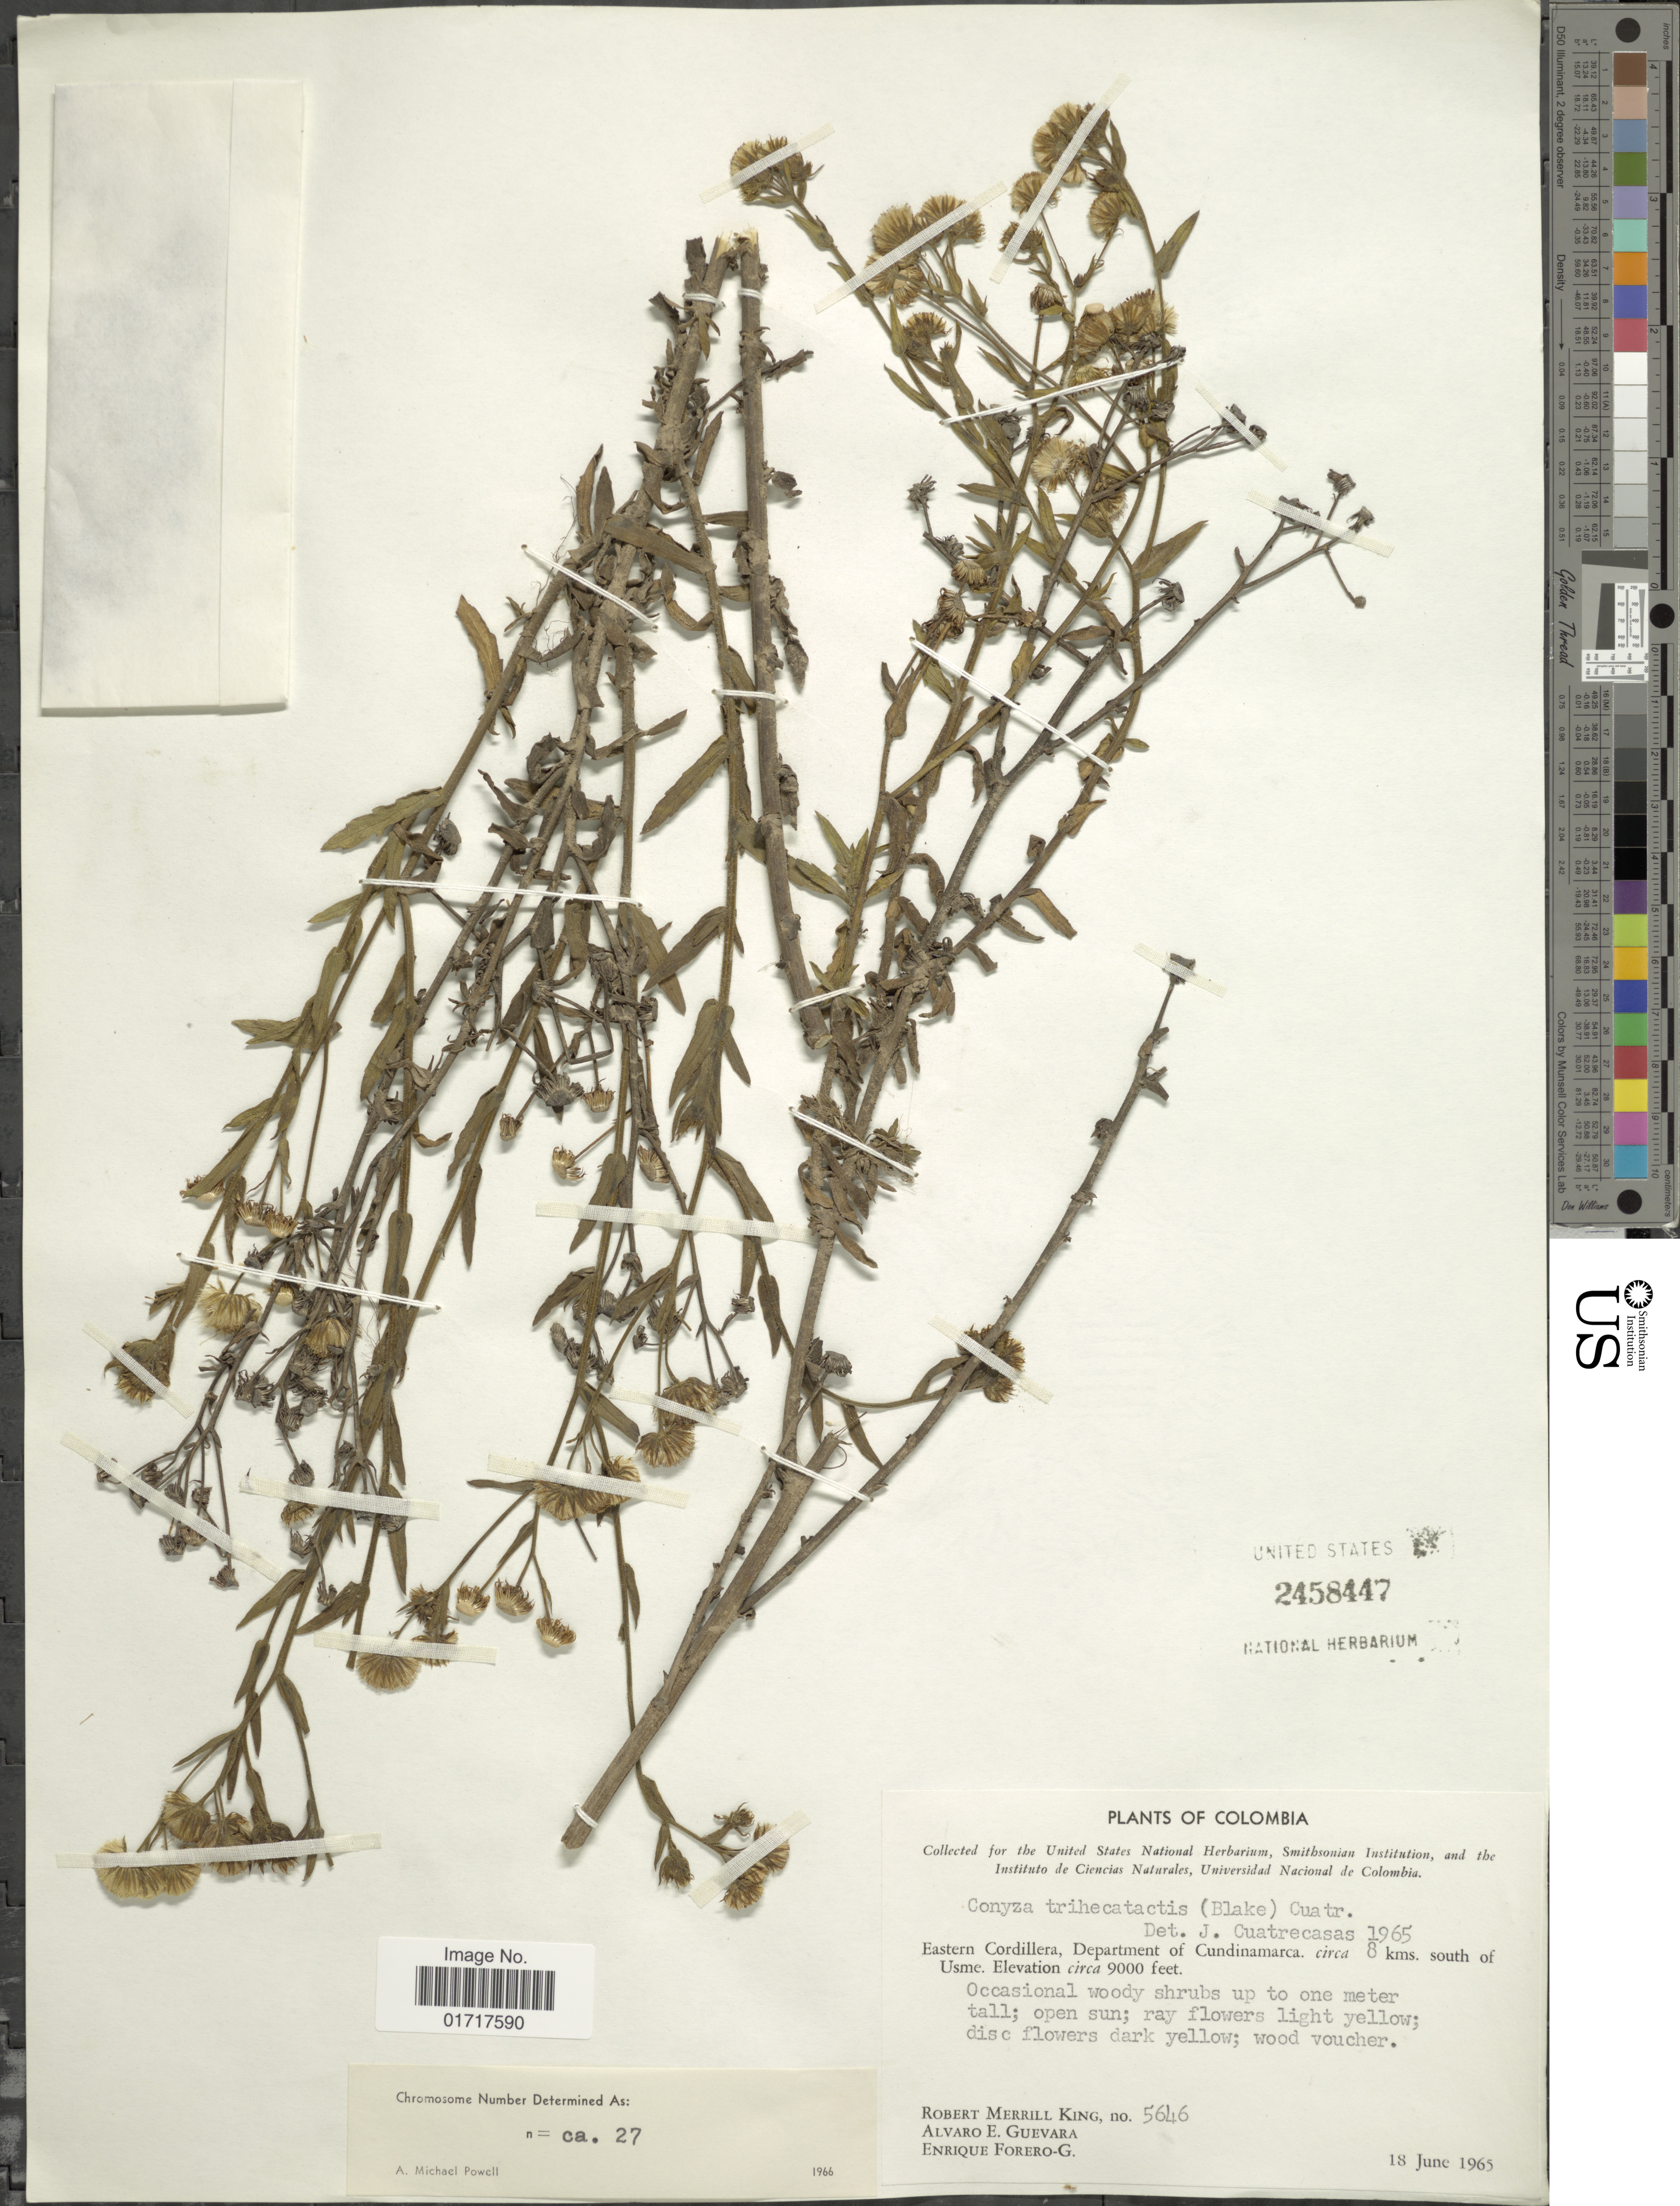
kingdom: Plantae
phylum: Tracheophyta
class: Magnoliopsida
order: Asterales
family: Asteraceae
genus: Conyza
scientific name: Conyza trihecatactis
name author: (S.F. Blake) Cuatrec.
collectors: R. M. King, A. E. Guevara & E. Forero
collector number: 54646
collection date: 1965-06-18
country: Colombia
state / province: Cundinamarca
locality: Eastern Cordillera, Department of Cundinamarca, circa 8 kms. south of Usme.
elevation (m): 2743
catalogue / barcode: US 2458447